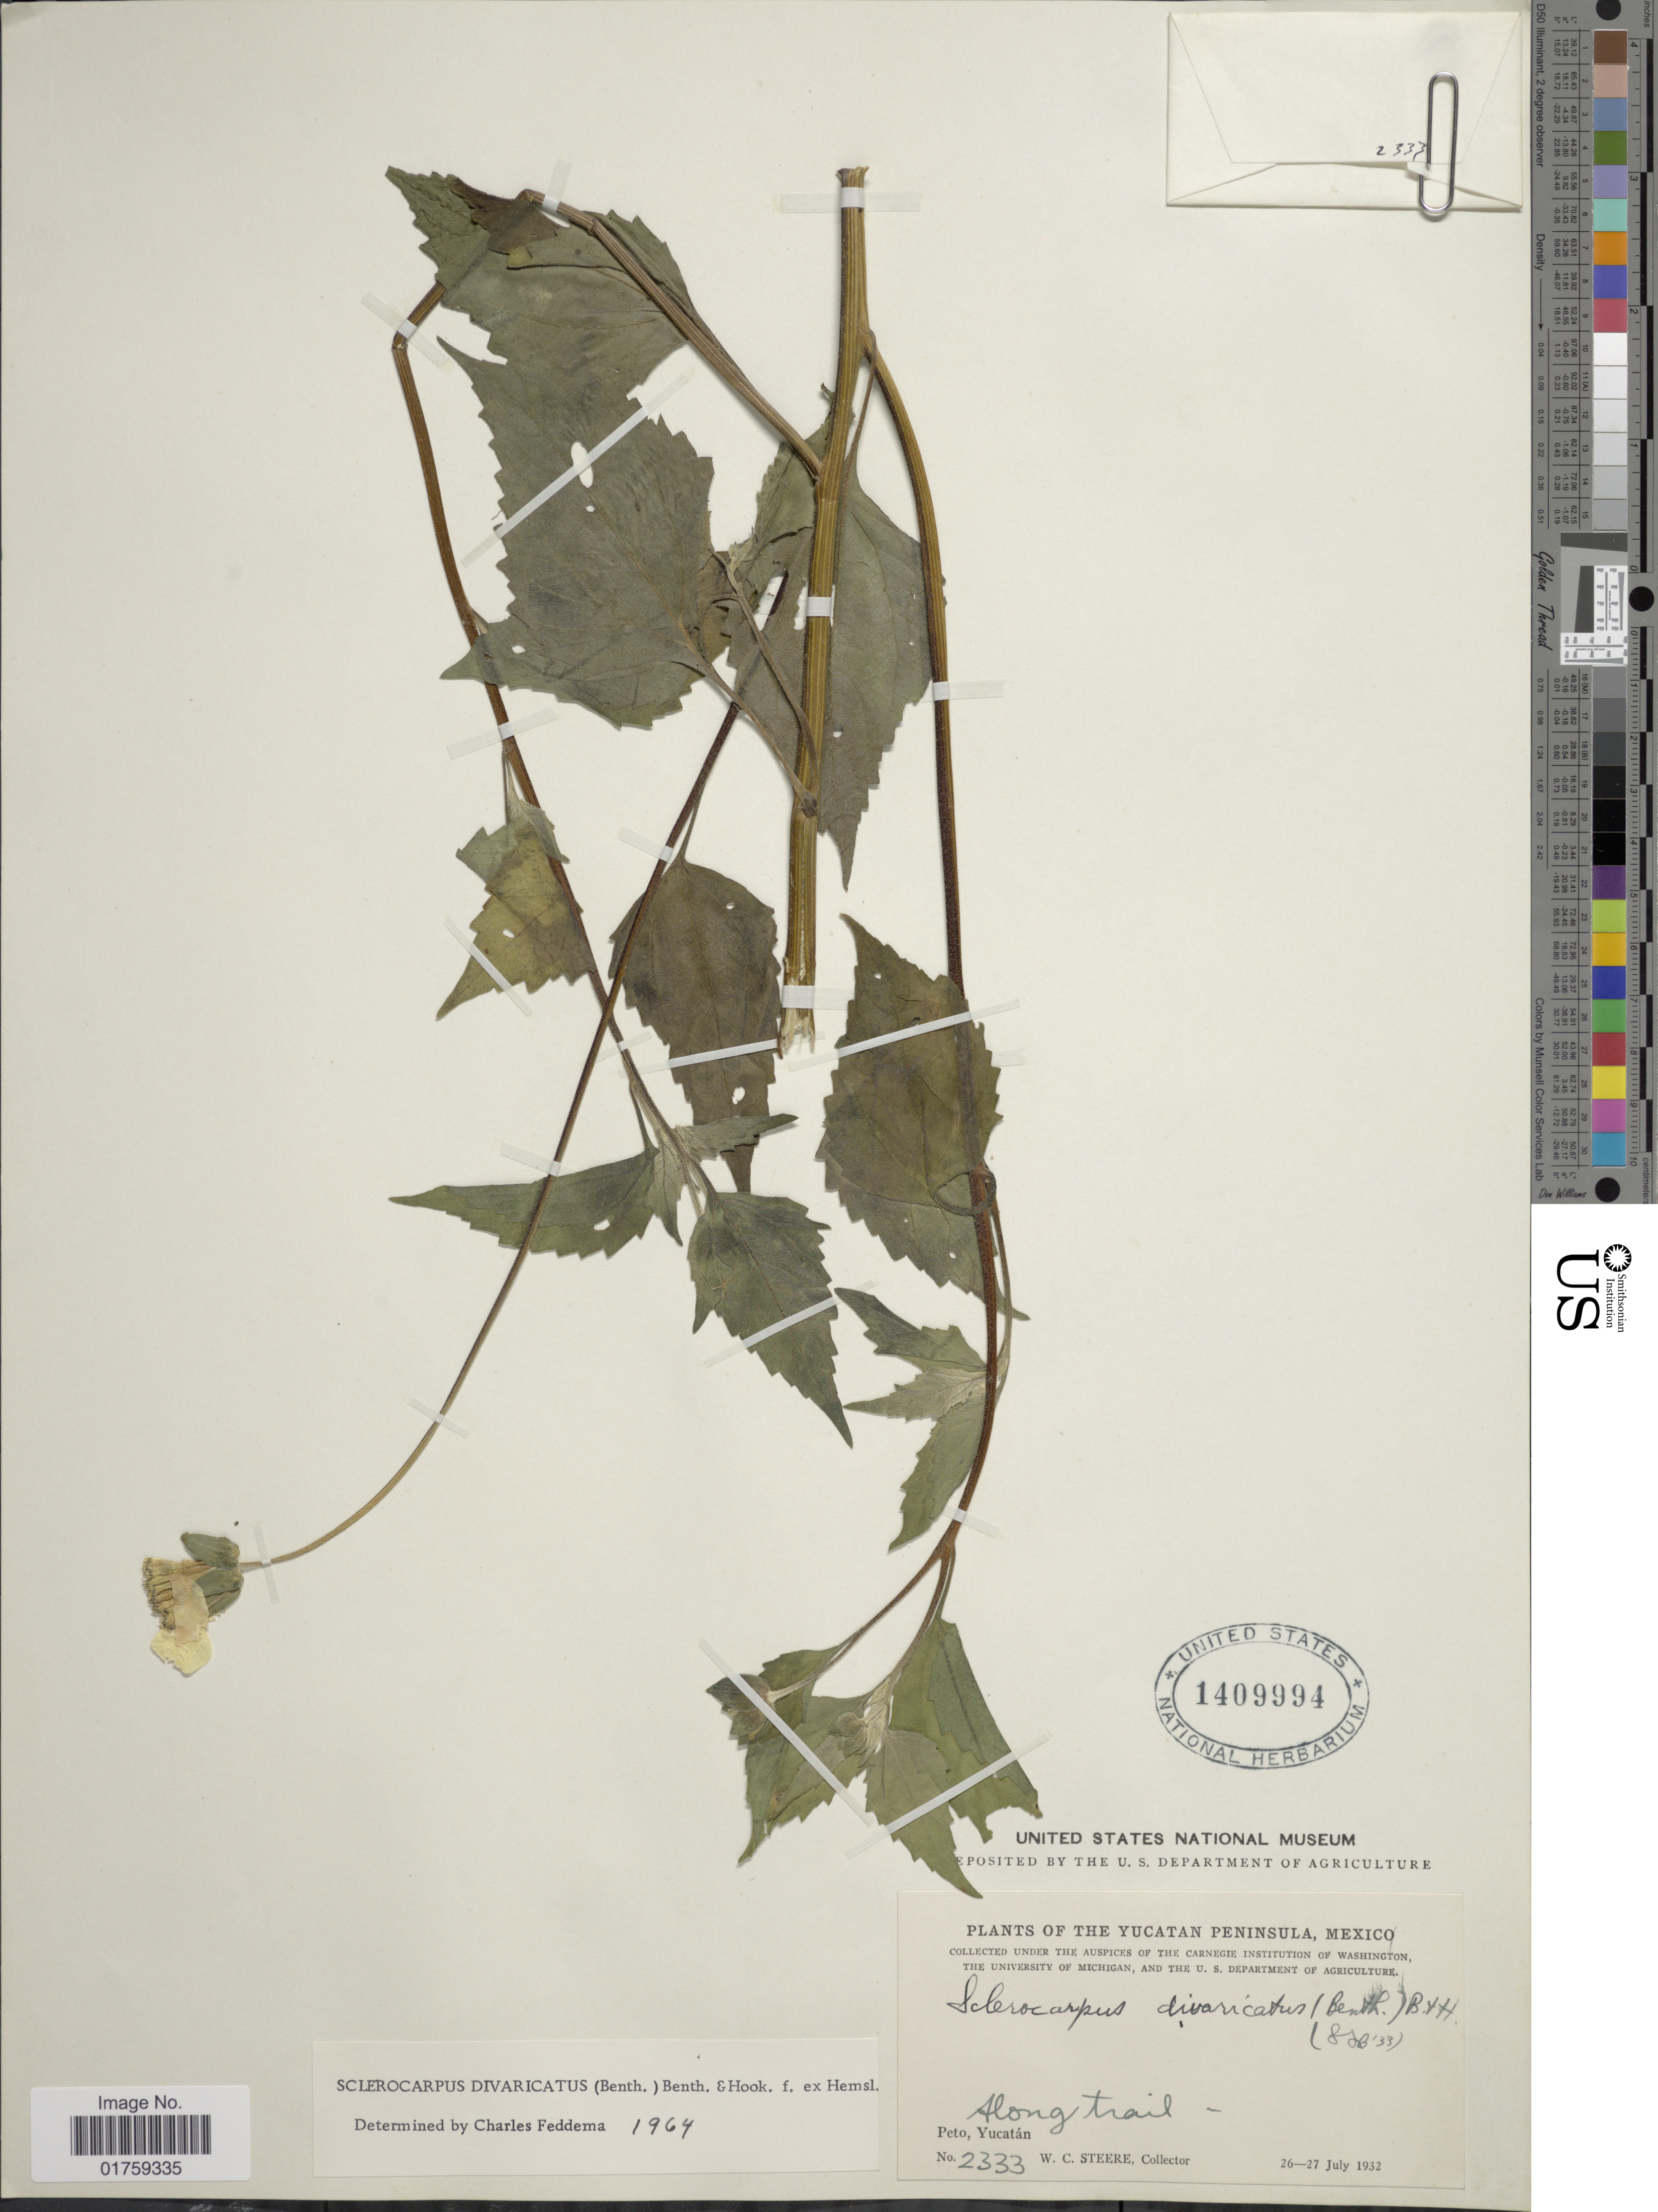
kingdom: Plantae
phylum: Tracheophyta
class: Magnoliopsida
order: Asterales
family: Asteraceae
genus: Sclerocarpus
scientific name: Sclerocarpus divaricatus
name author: (Benth.) Benth. & Hook. f. ex Hemsl.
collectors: W. C. Steere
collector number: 2333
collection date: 1932-07-26/1932-07-27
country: Mexico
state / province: Yucatán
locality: Along trail. Peto, Yucatán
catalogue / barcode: US 1409994